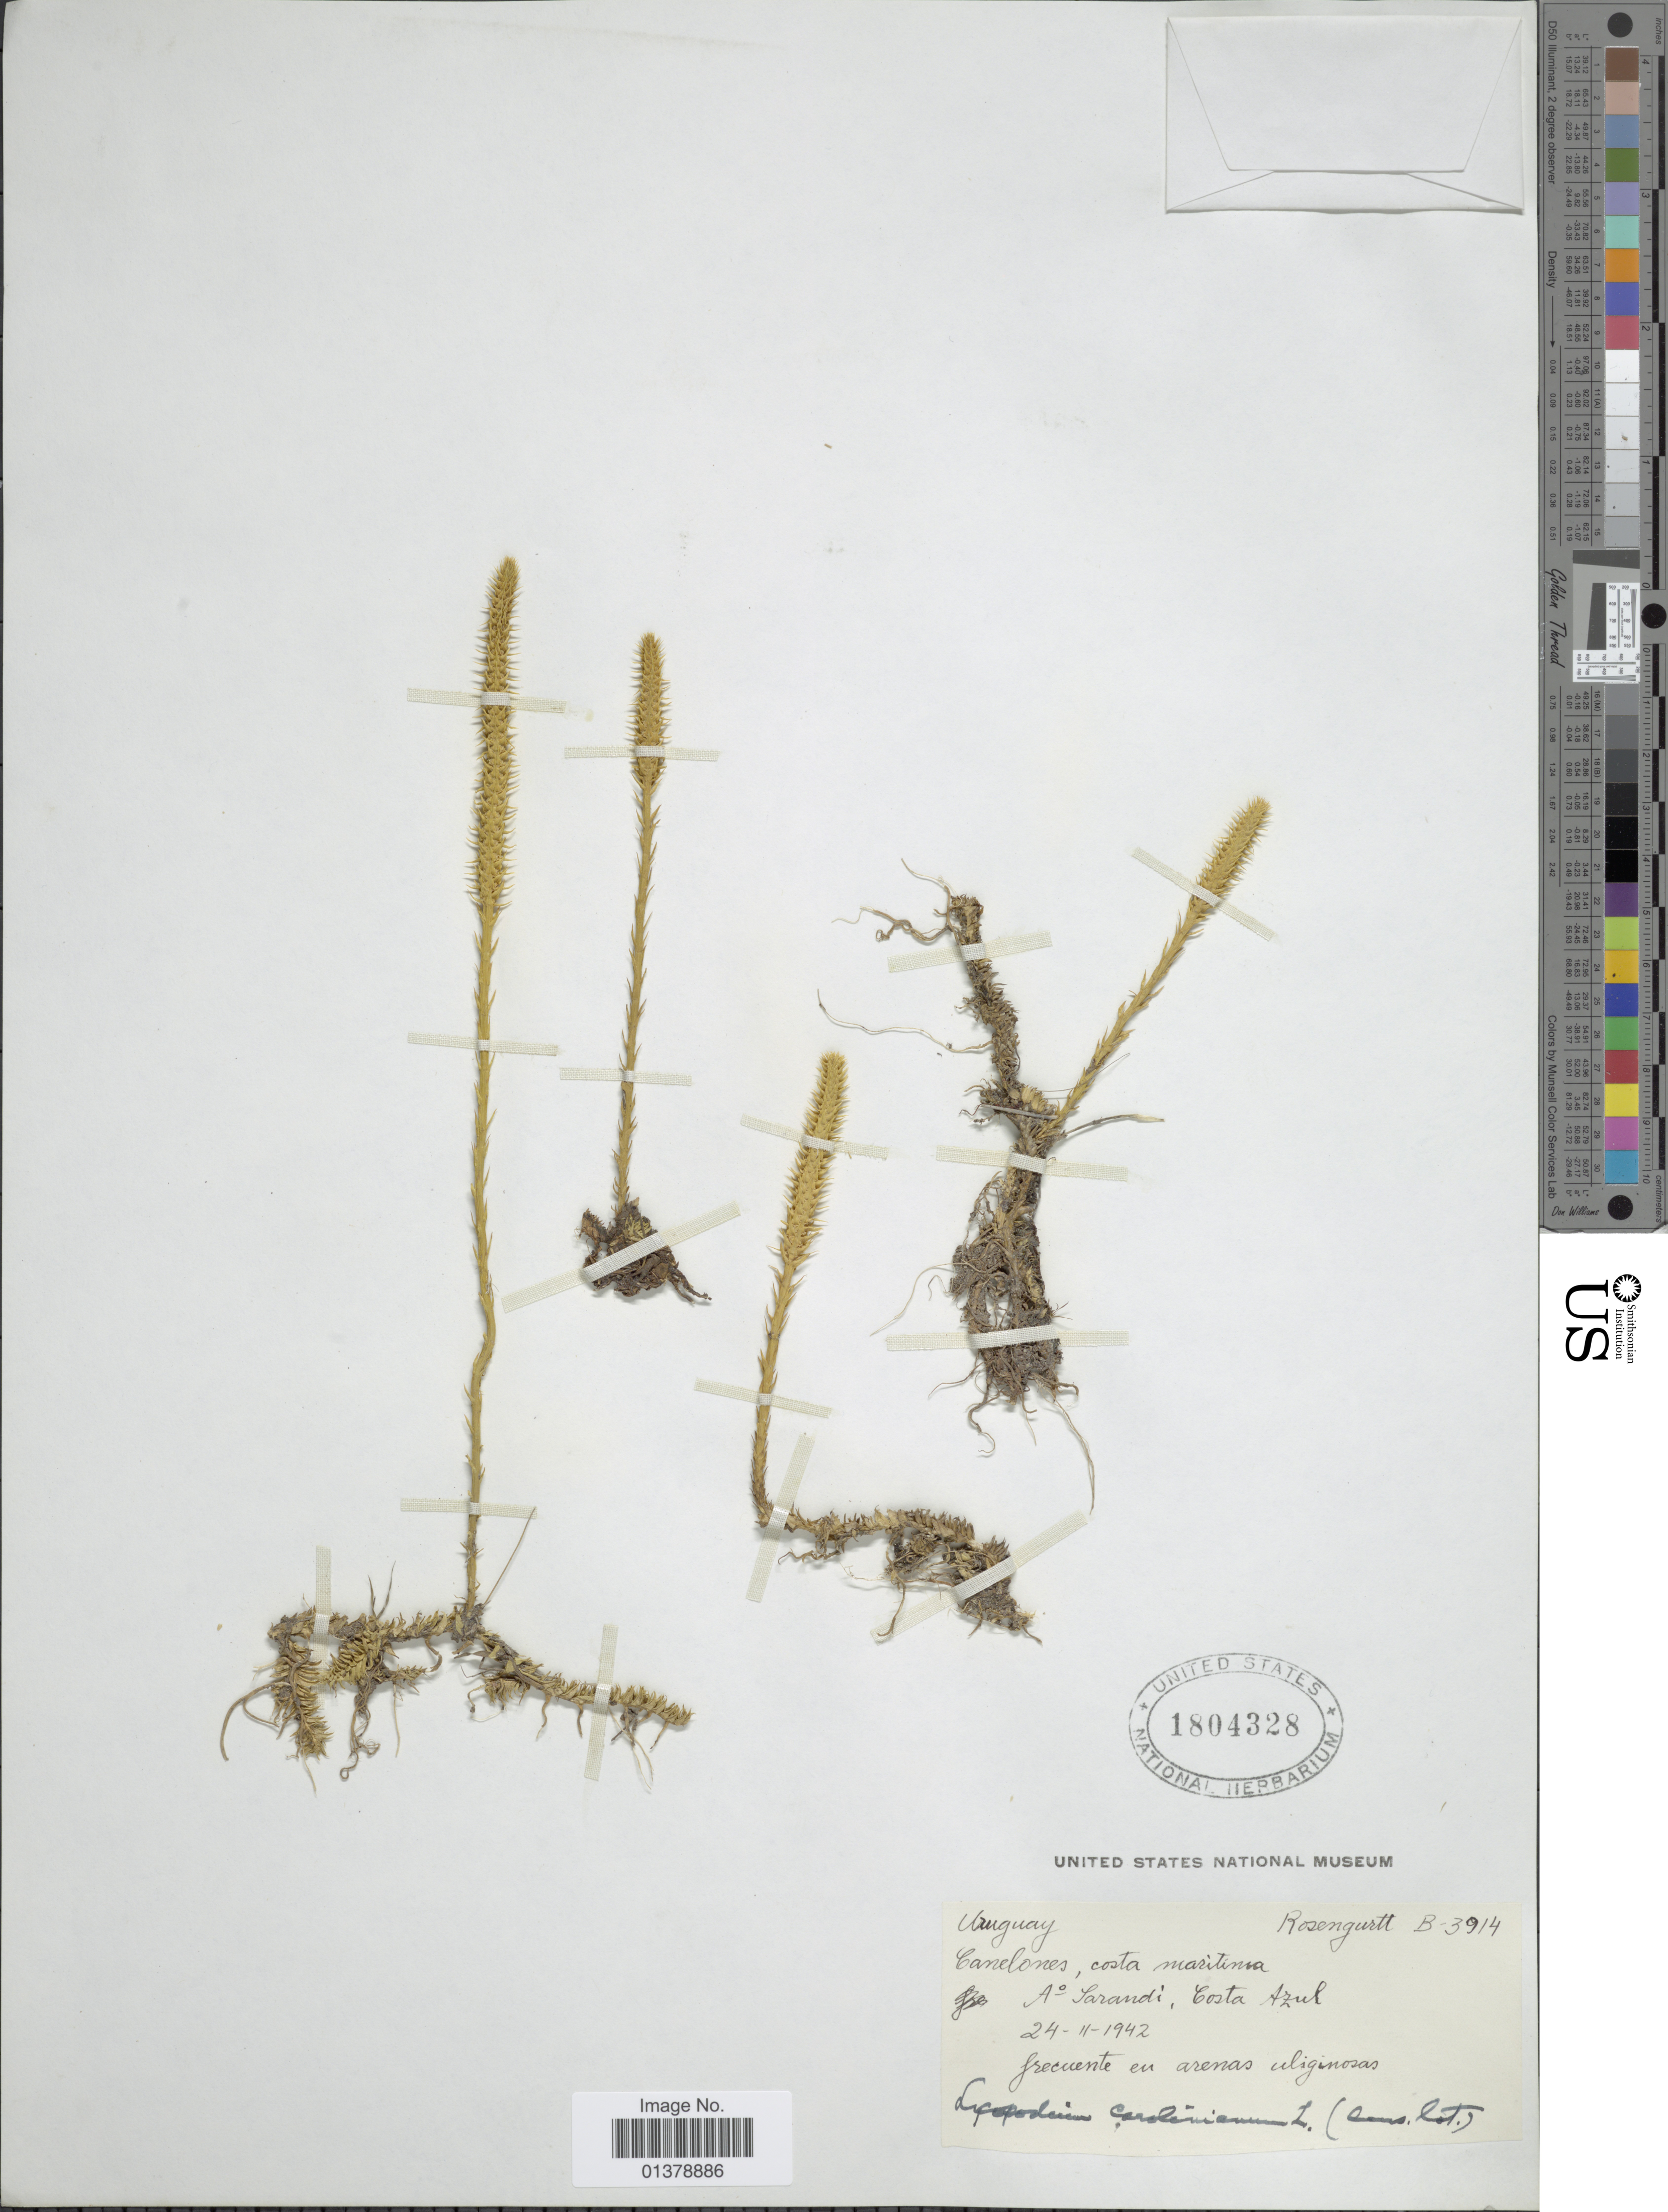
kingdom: Plantae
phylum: Tracheophyta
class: Lycopodiopsida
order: Lycopodiales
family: Lycopodiaceae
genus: Pseudolycopodiella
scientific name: Pseudolycopodiella caroliniana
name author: (L.) Holub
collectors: B. Rosengurtt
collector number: B-3914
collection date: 1942-11-24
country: Uruguay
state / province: Canelones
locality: Costa Maritima, Ao Sarandi: Costa Azul.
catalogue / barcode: US 1804328